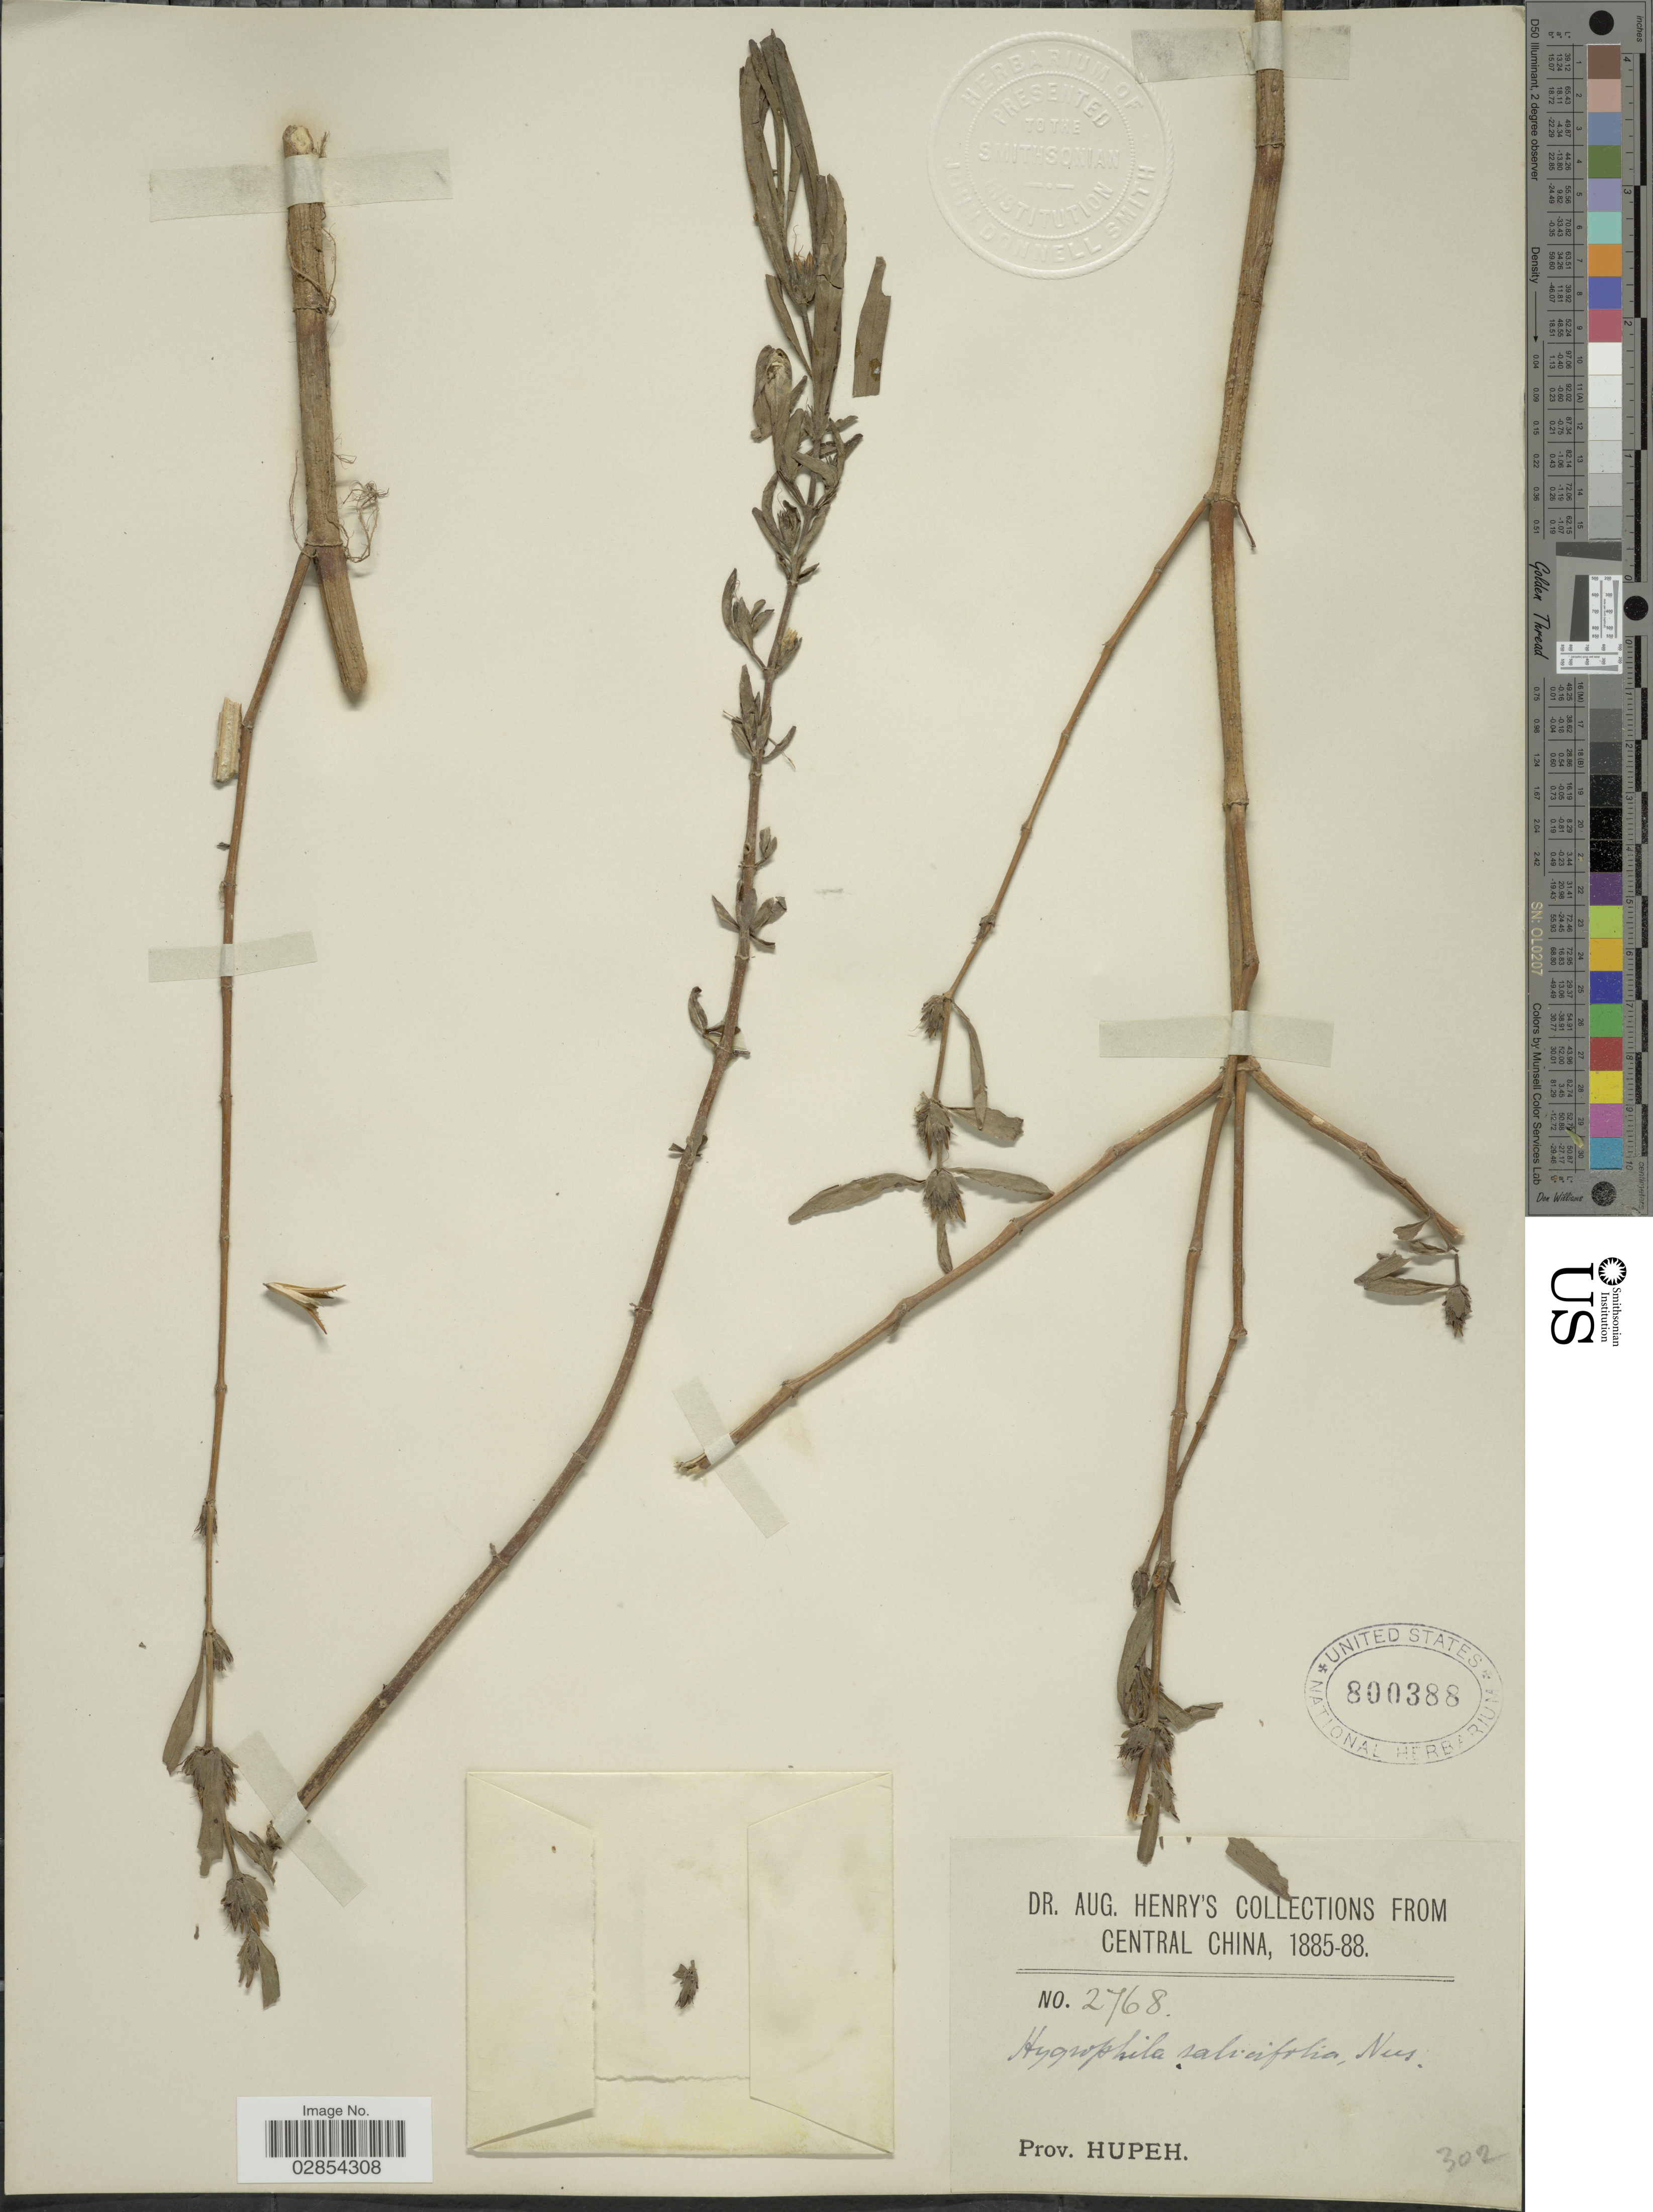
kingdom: Plantae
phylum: Tracheophyta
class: Magnoliopsida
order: Lamiales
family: Acanthaceae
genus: Hygrophila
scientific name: Hygrophila angustifolia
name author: R. Br.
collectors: A. Henry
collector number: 2768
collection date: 1885/1888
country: China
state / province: Hubei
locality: Central China. Prov. Hupeh.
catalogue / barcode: US 800388